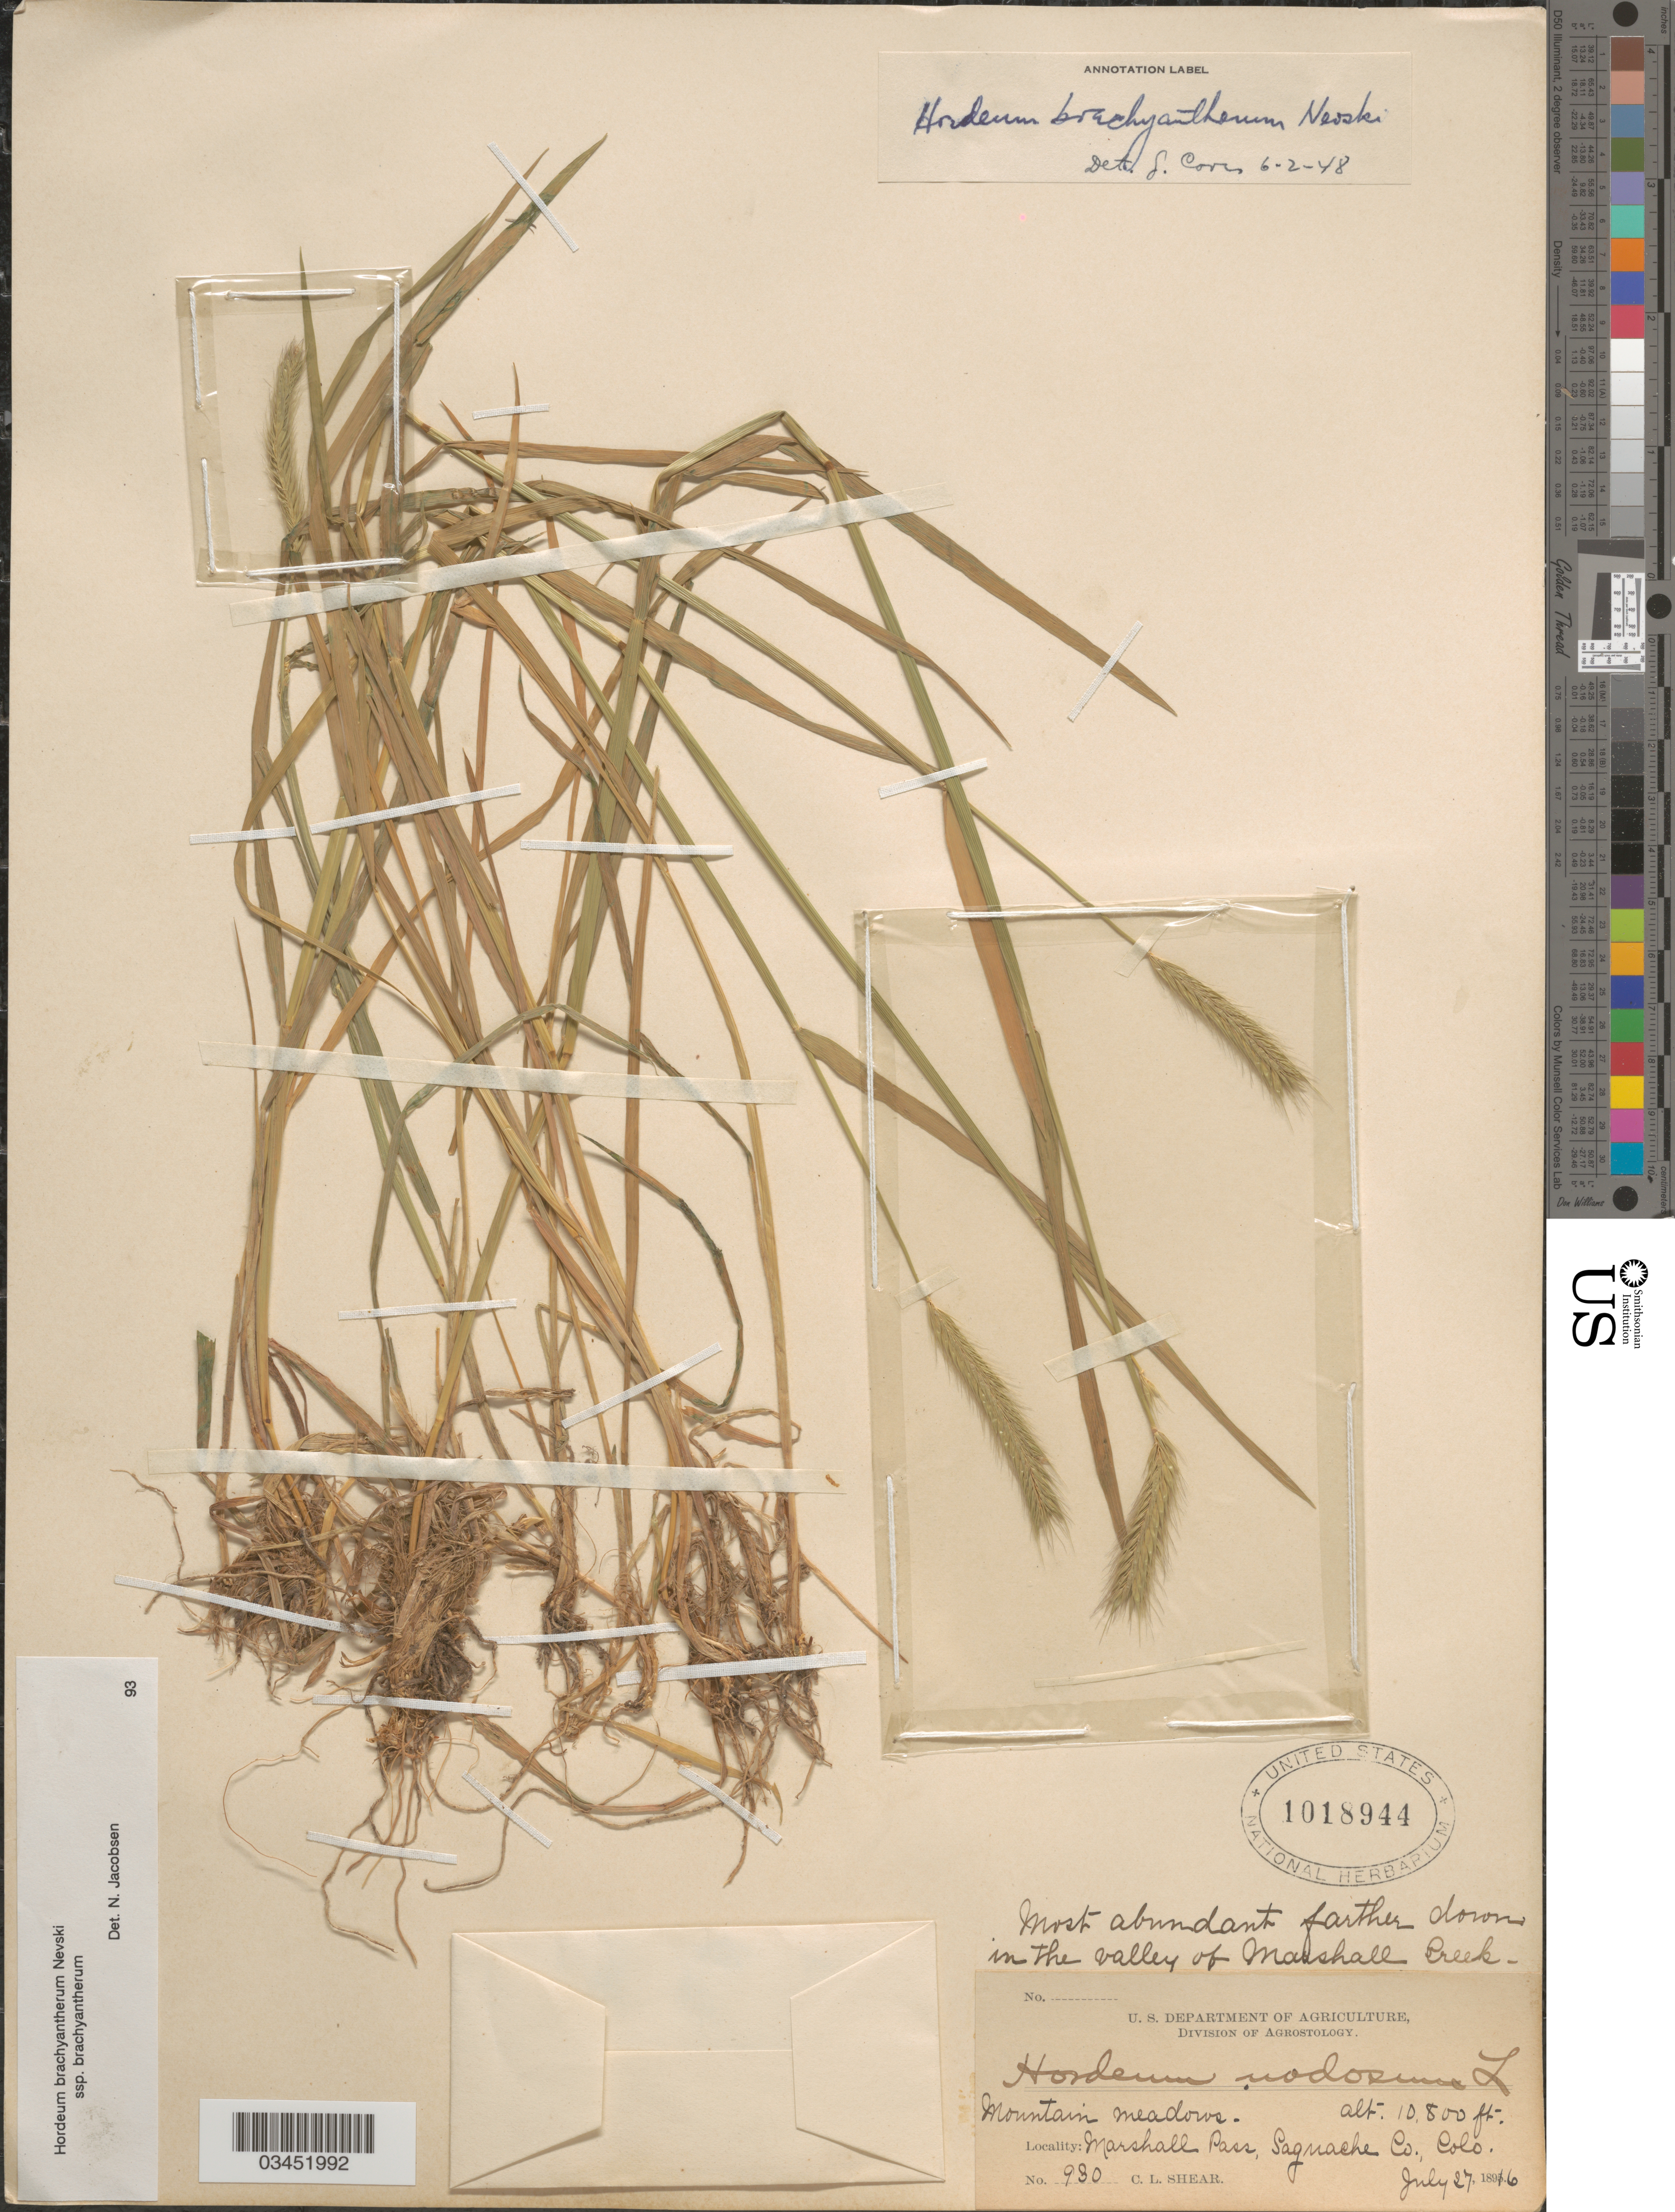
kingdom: Plantae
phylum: Tracheophyta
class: Liliopsida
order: Poales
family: Poaceae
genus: Hordeum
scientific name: Hordeum brachyantherum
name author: Nevski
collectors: C. L. Shear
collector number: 930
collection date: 1896-07-27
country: United States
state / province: Colorado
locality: Most abundant farther down in the valley of Marshall Creek. Mountain meadows. Marshall Pass, Saguache Co.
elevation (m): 3292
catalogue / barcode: US 1018944